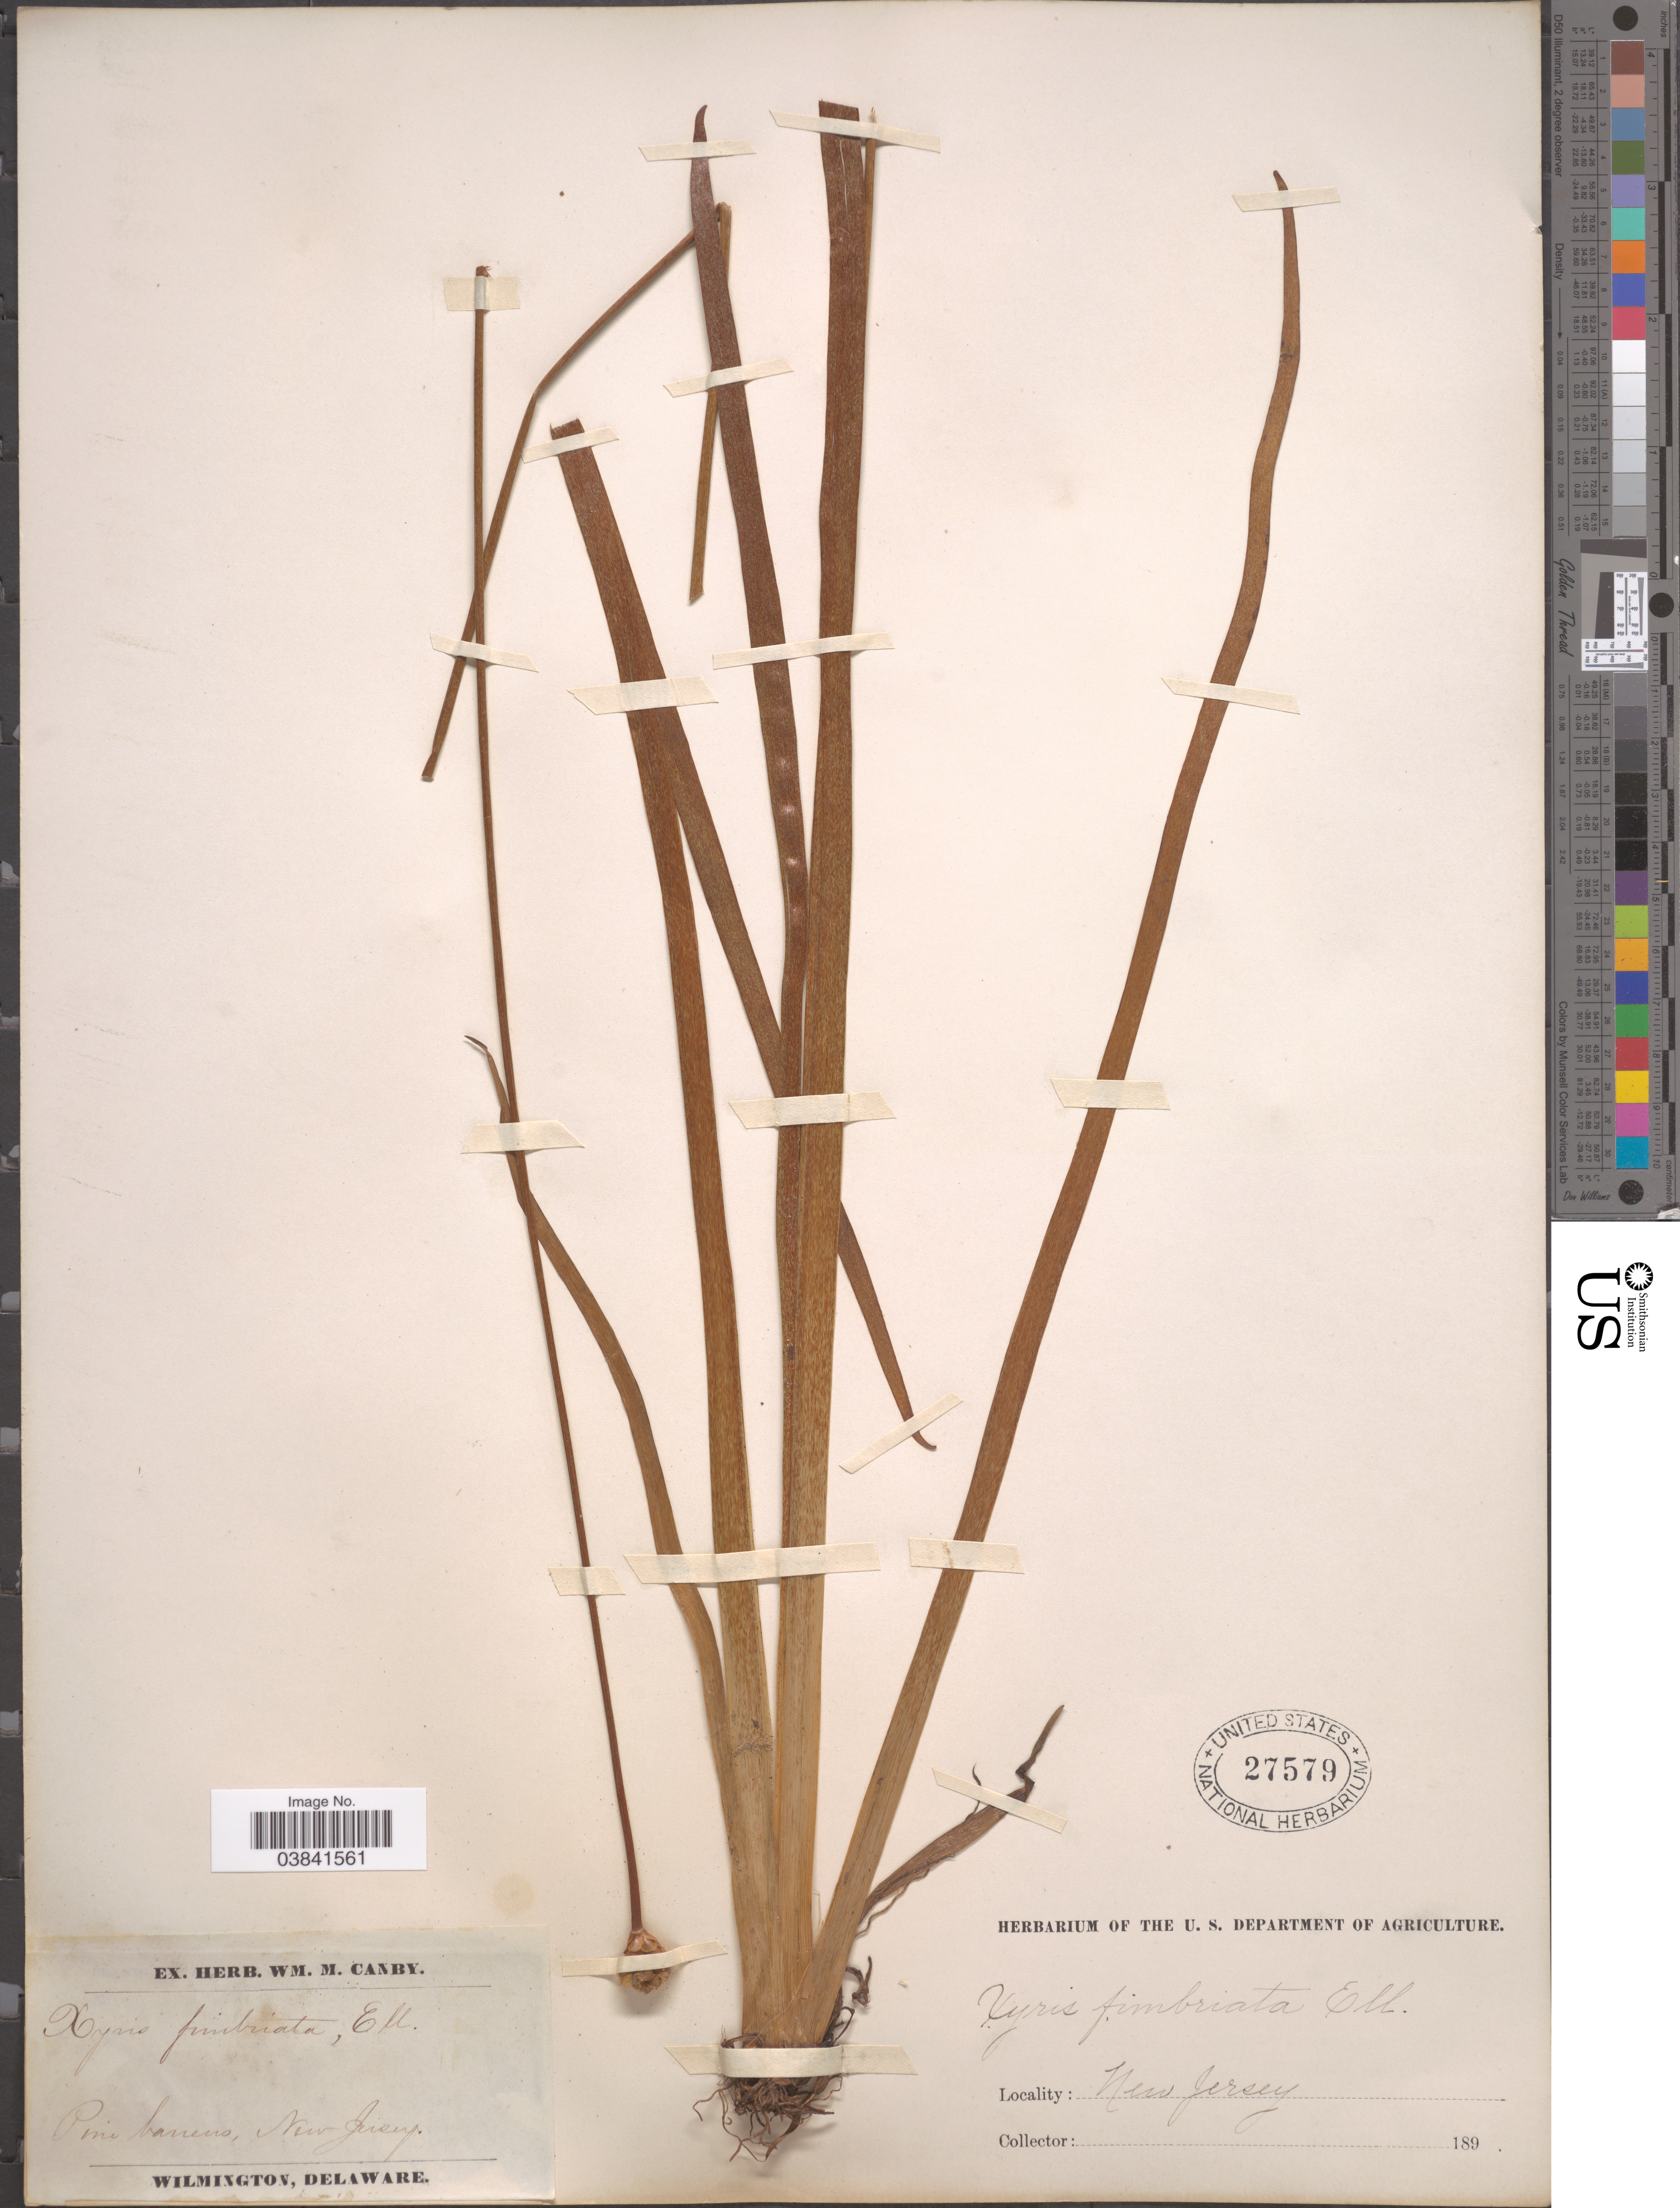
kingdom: Plantae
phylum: Tracheophyta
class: Liliopsida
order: Poales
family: Xyridaceae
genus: Xyris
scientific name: Xyris fimbriata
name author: Elliott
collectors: ex herb. W.M. Canby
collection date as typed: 189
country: United States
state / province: New Jersey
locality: Pine barrens, New Jersey.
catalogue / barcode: US 27579